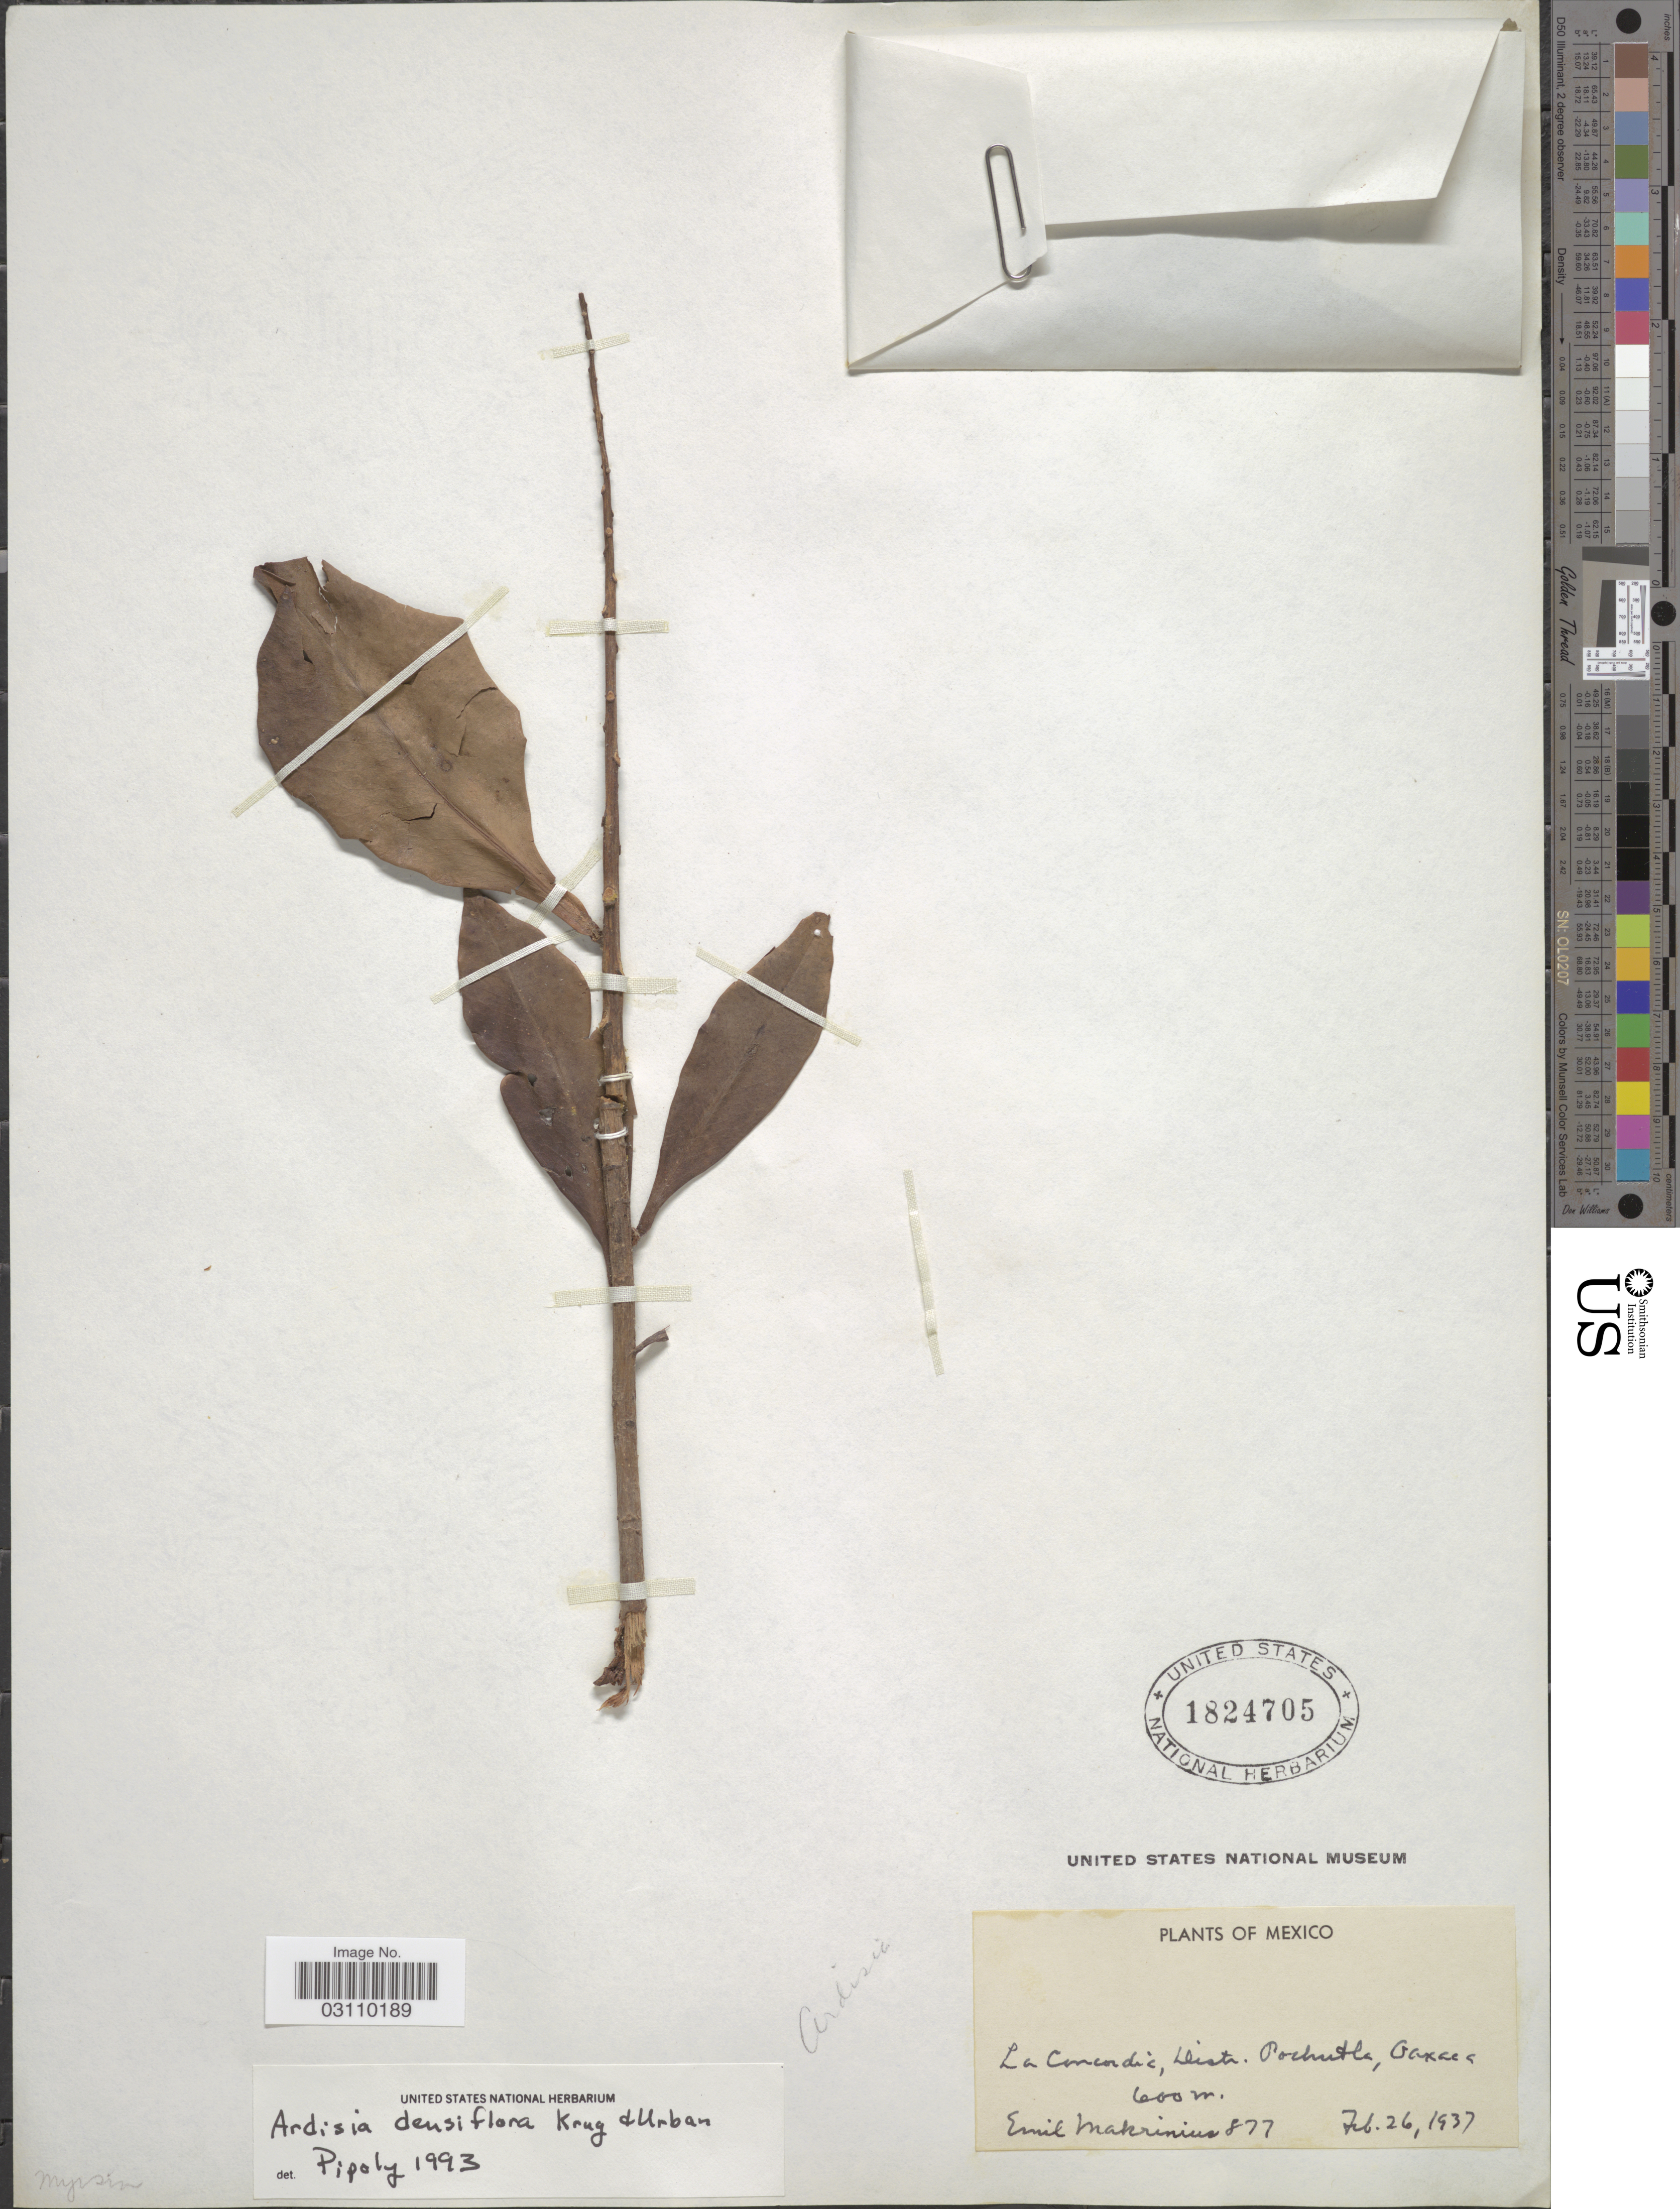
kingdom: Plantae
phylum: Tracheophyta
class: Magnoliopsida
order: Ericales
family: Primulaceae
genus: Ardisia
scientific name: Ardisia densiflora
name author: Krug & Urb.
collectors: E. Makrinius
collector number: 877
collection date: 1937-02-26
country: Mexico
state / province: Oaxaca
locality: La Concordia, Distr. Pochutla.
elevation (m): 600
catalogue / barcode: US 1824705